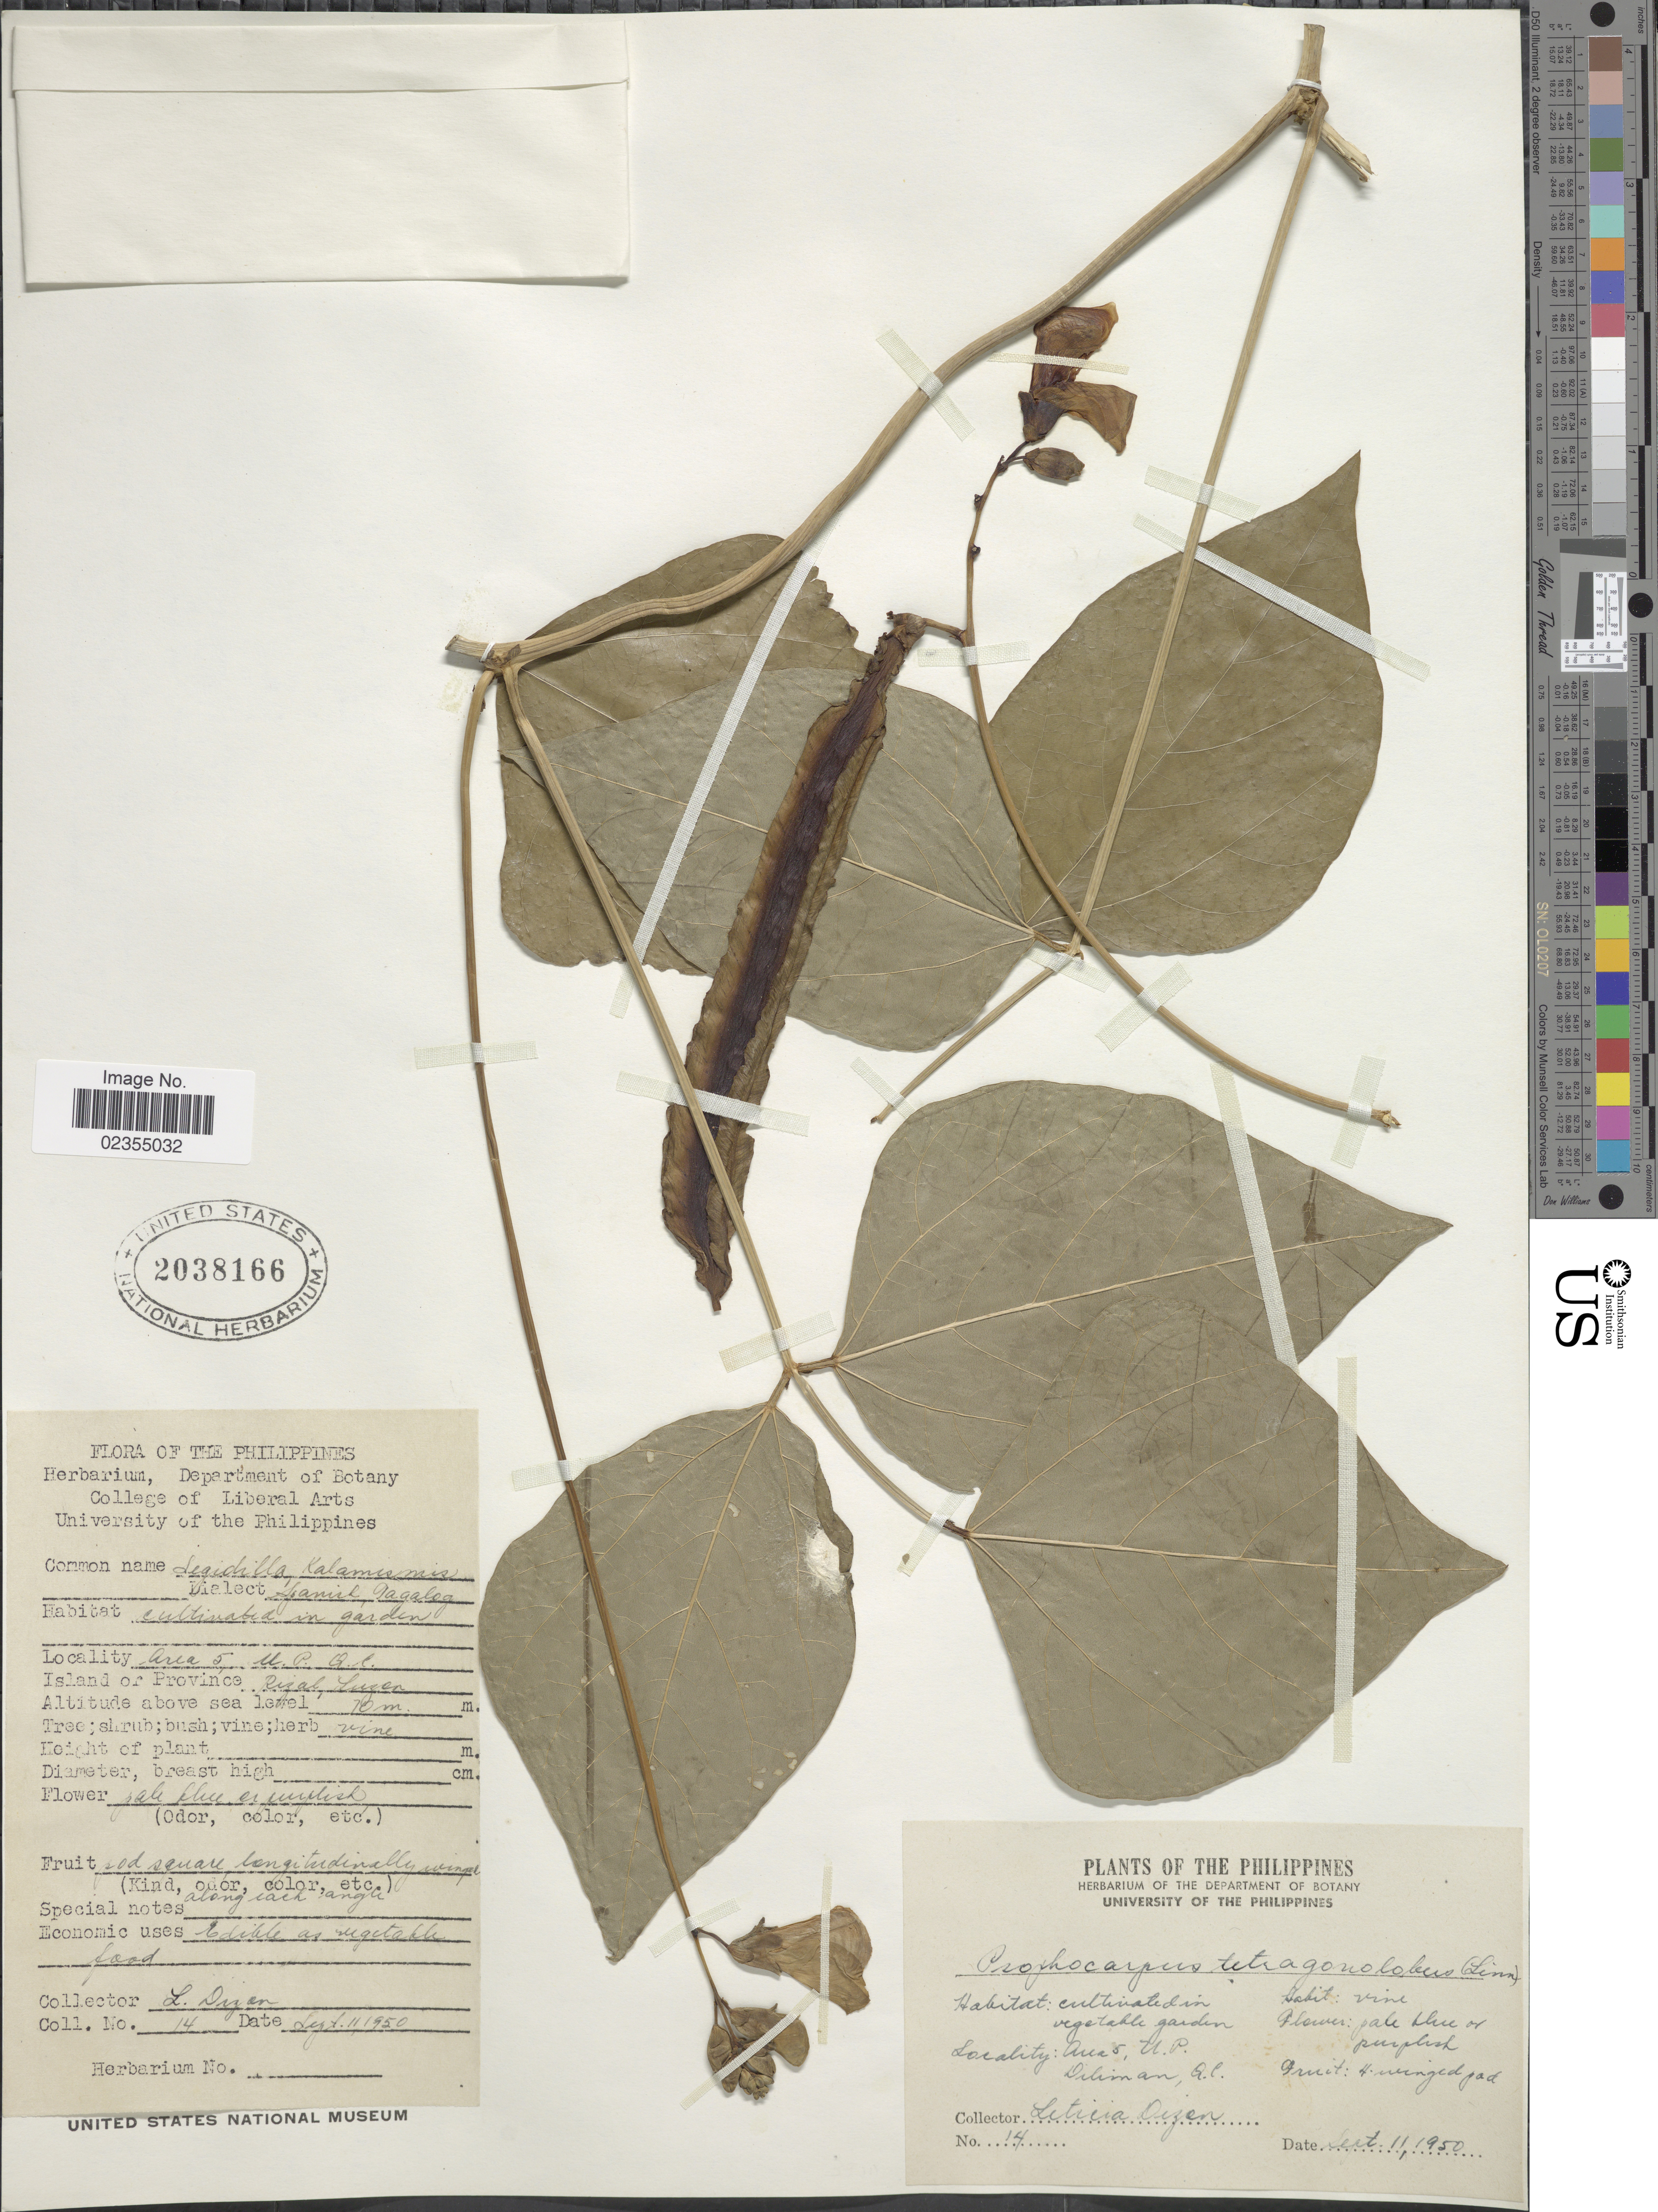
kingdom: Plantae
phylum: Tracheophyta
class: Magnoliopsida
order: Fabales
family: Fabaceae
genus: Psophocarpus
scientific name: Psophocarpus tetragonolobus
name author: (L.) DC.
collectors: L. Dizen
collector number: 14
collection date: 1950-09-11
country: Philippines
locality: Area 5, U. P. Diliman, Q. L. Rizal, Luzon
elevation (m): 10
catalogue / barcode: US 2038166